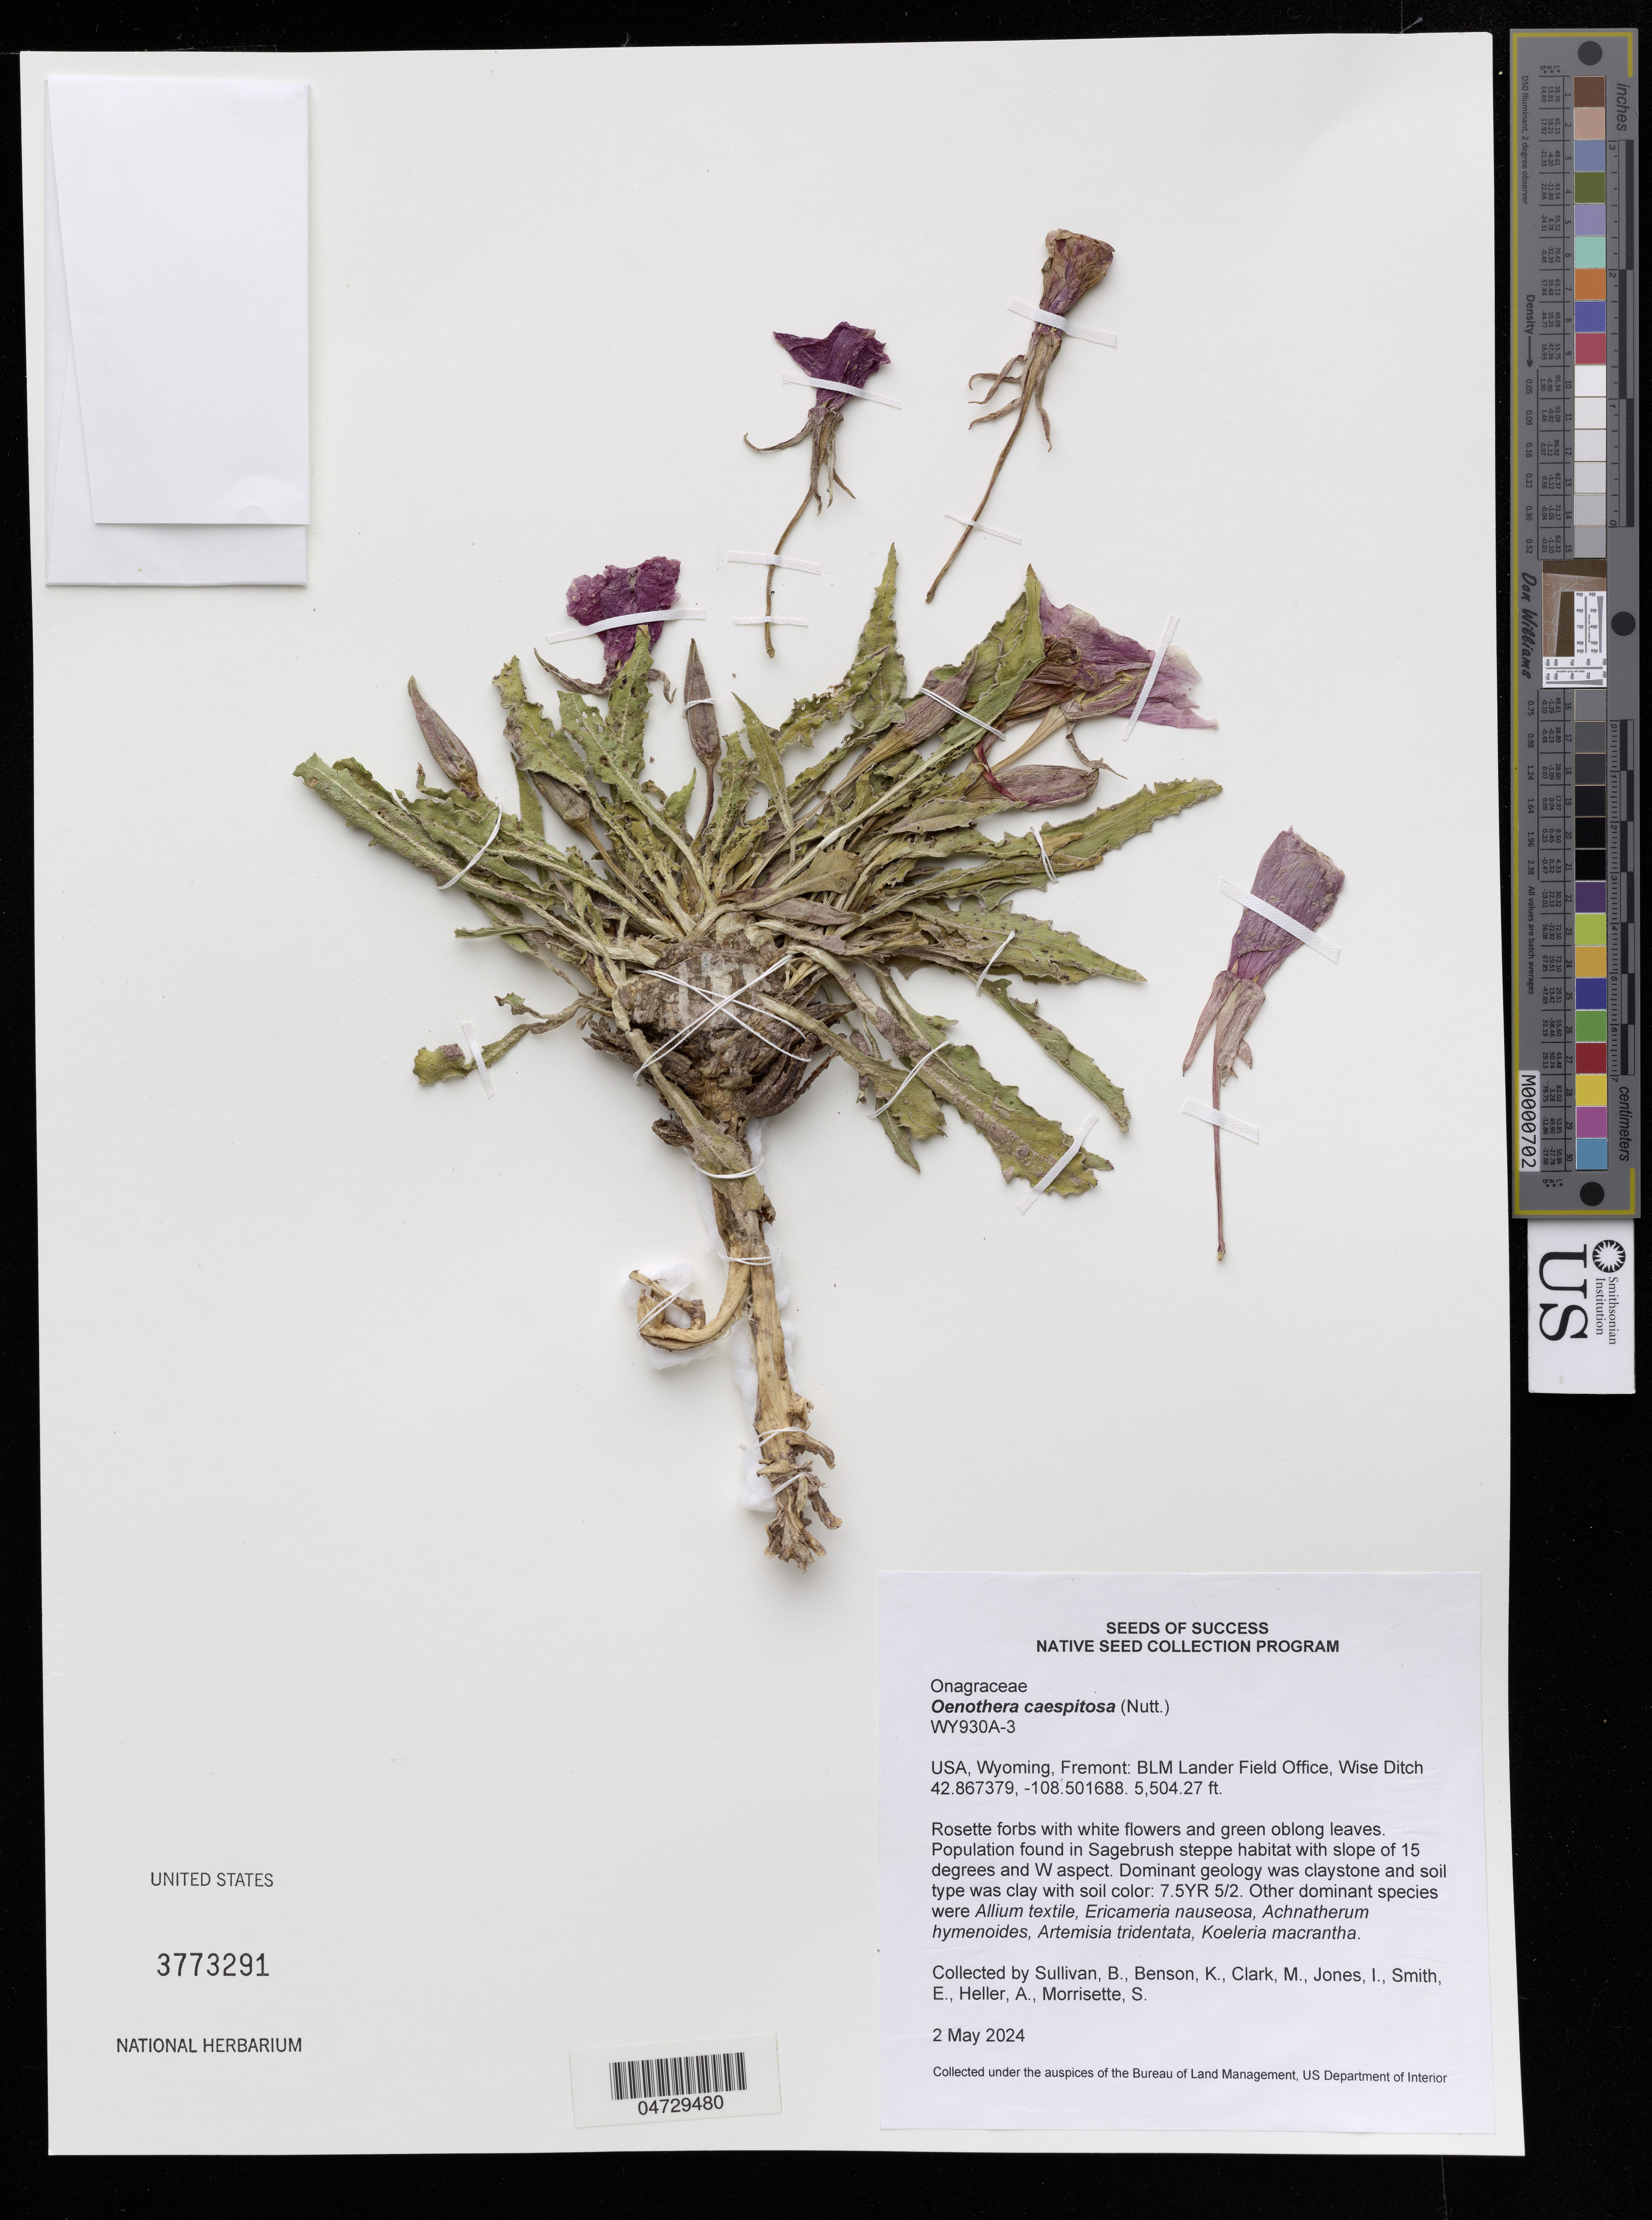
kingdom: Plantae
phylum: Tracheophyta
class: Magnoliopsida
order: Myrtales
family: Onagraceae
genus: Oenothera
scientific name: Oenothera caespitosa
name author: Nutt.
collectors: B. Sullivan, K. Benson, M. Clark & I. Jones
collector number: W930A-3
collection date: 2024-05-02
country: United States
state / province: Wyoming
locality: USA, Wyoming, Fremont: BLM Lander Field Office, Wise Ditch.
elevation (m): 1677.7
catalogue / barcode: US 3773291